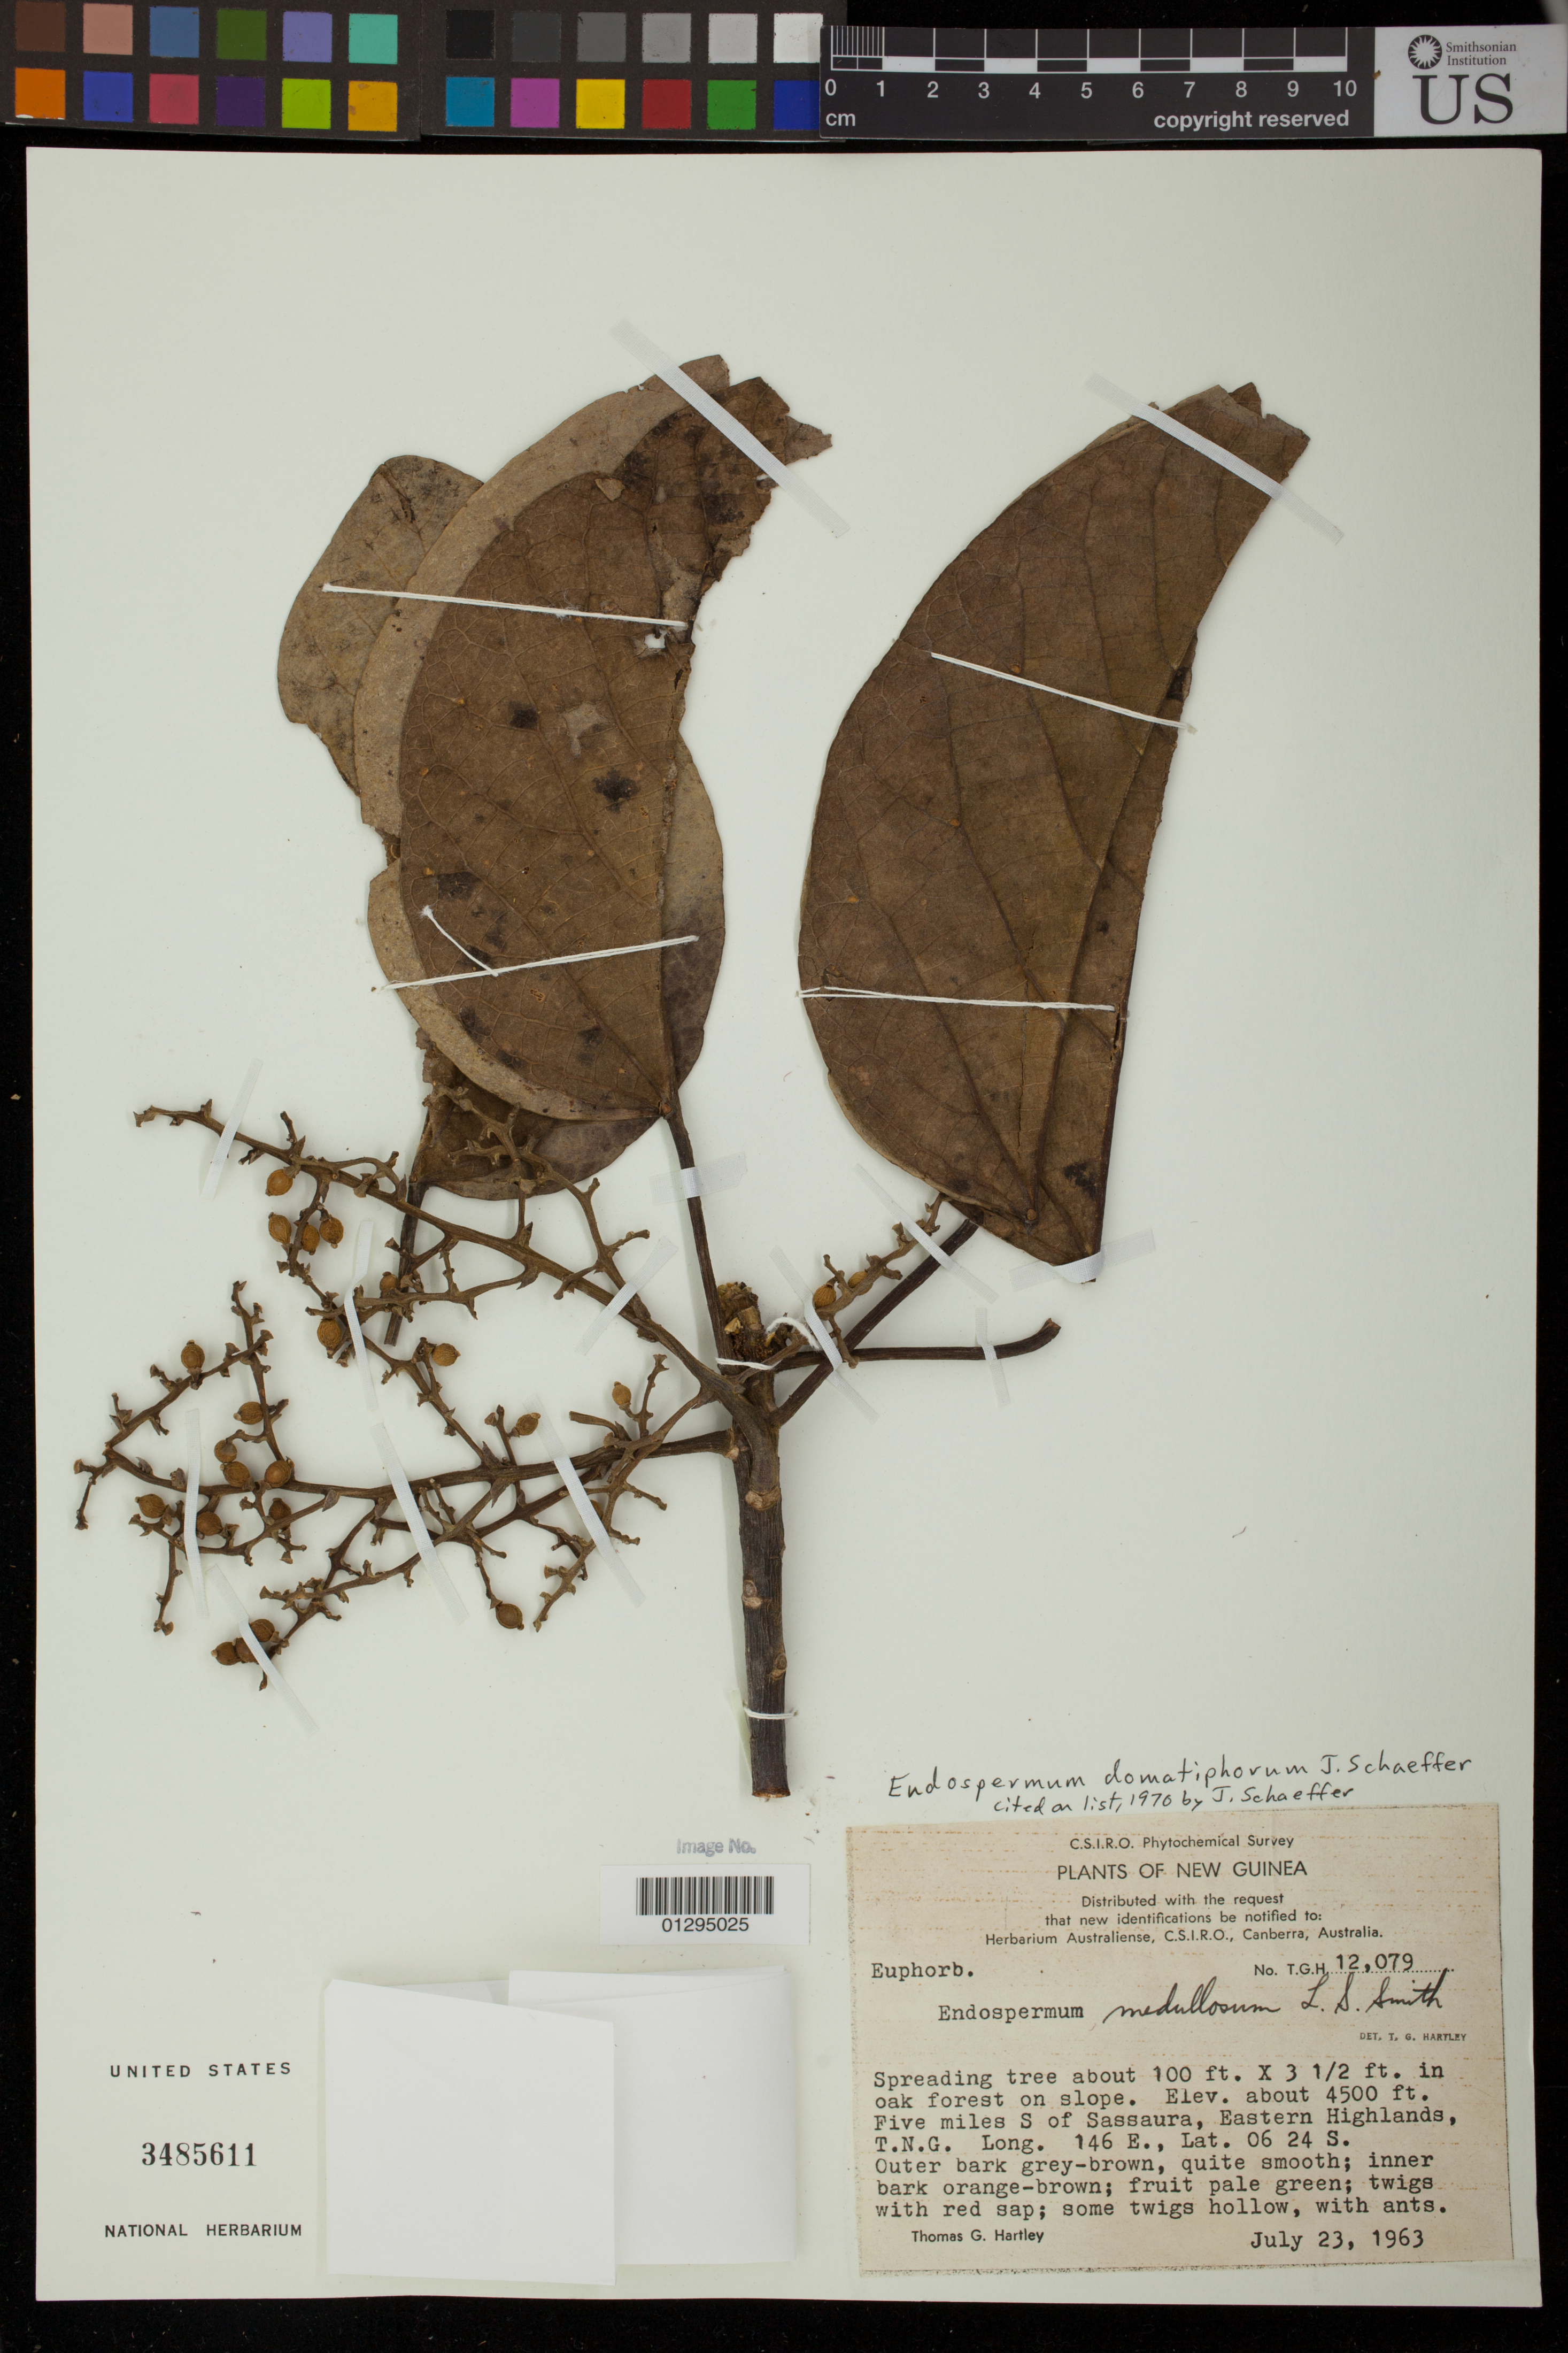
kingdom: Plantae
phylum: Tracheophyta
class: Magnoliopsida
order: Malpighiales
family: Euphorbiaceae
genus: Endospermum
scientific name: Endospermum domatiophorum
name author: J. Schaeff.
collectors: T. G. Hartley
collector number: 12079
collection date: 1963-07-23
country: Papua New Guinea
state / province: Eastern Highlands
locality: Five miles South of Sassaura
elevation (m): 1372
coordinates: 06°24'S, 146°E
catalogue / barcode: US 3485611